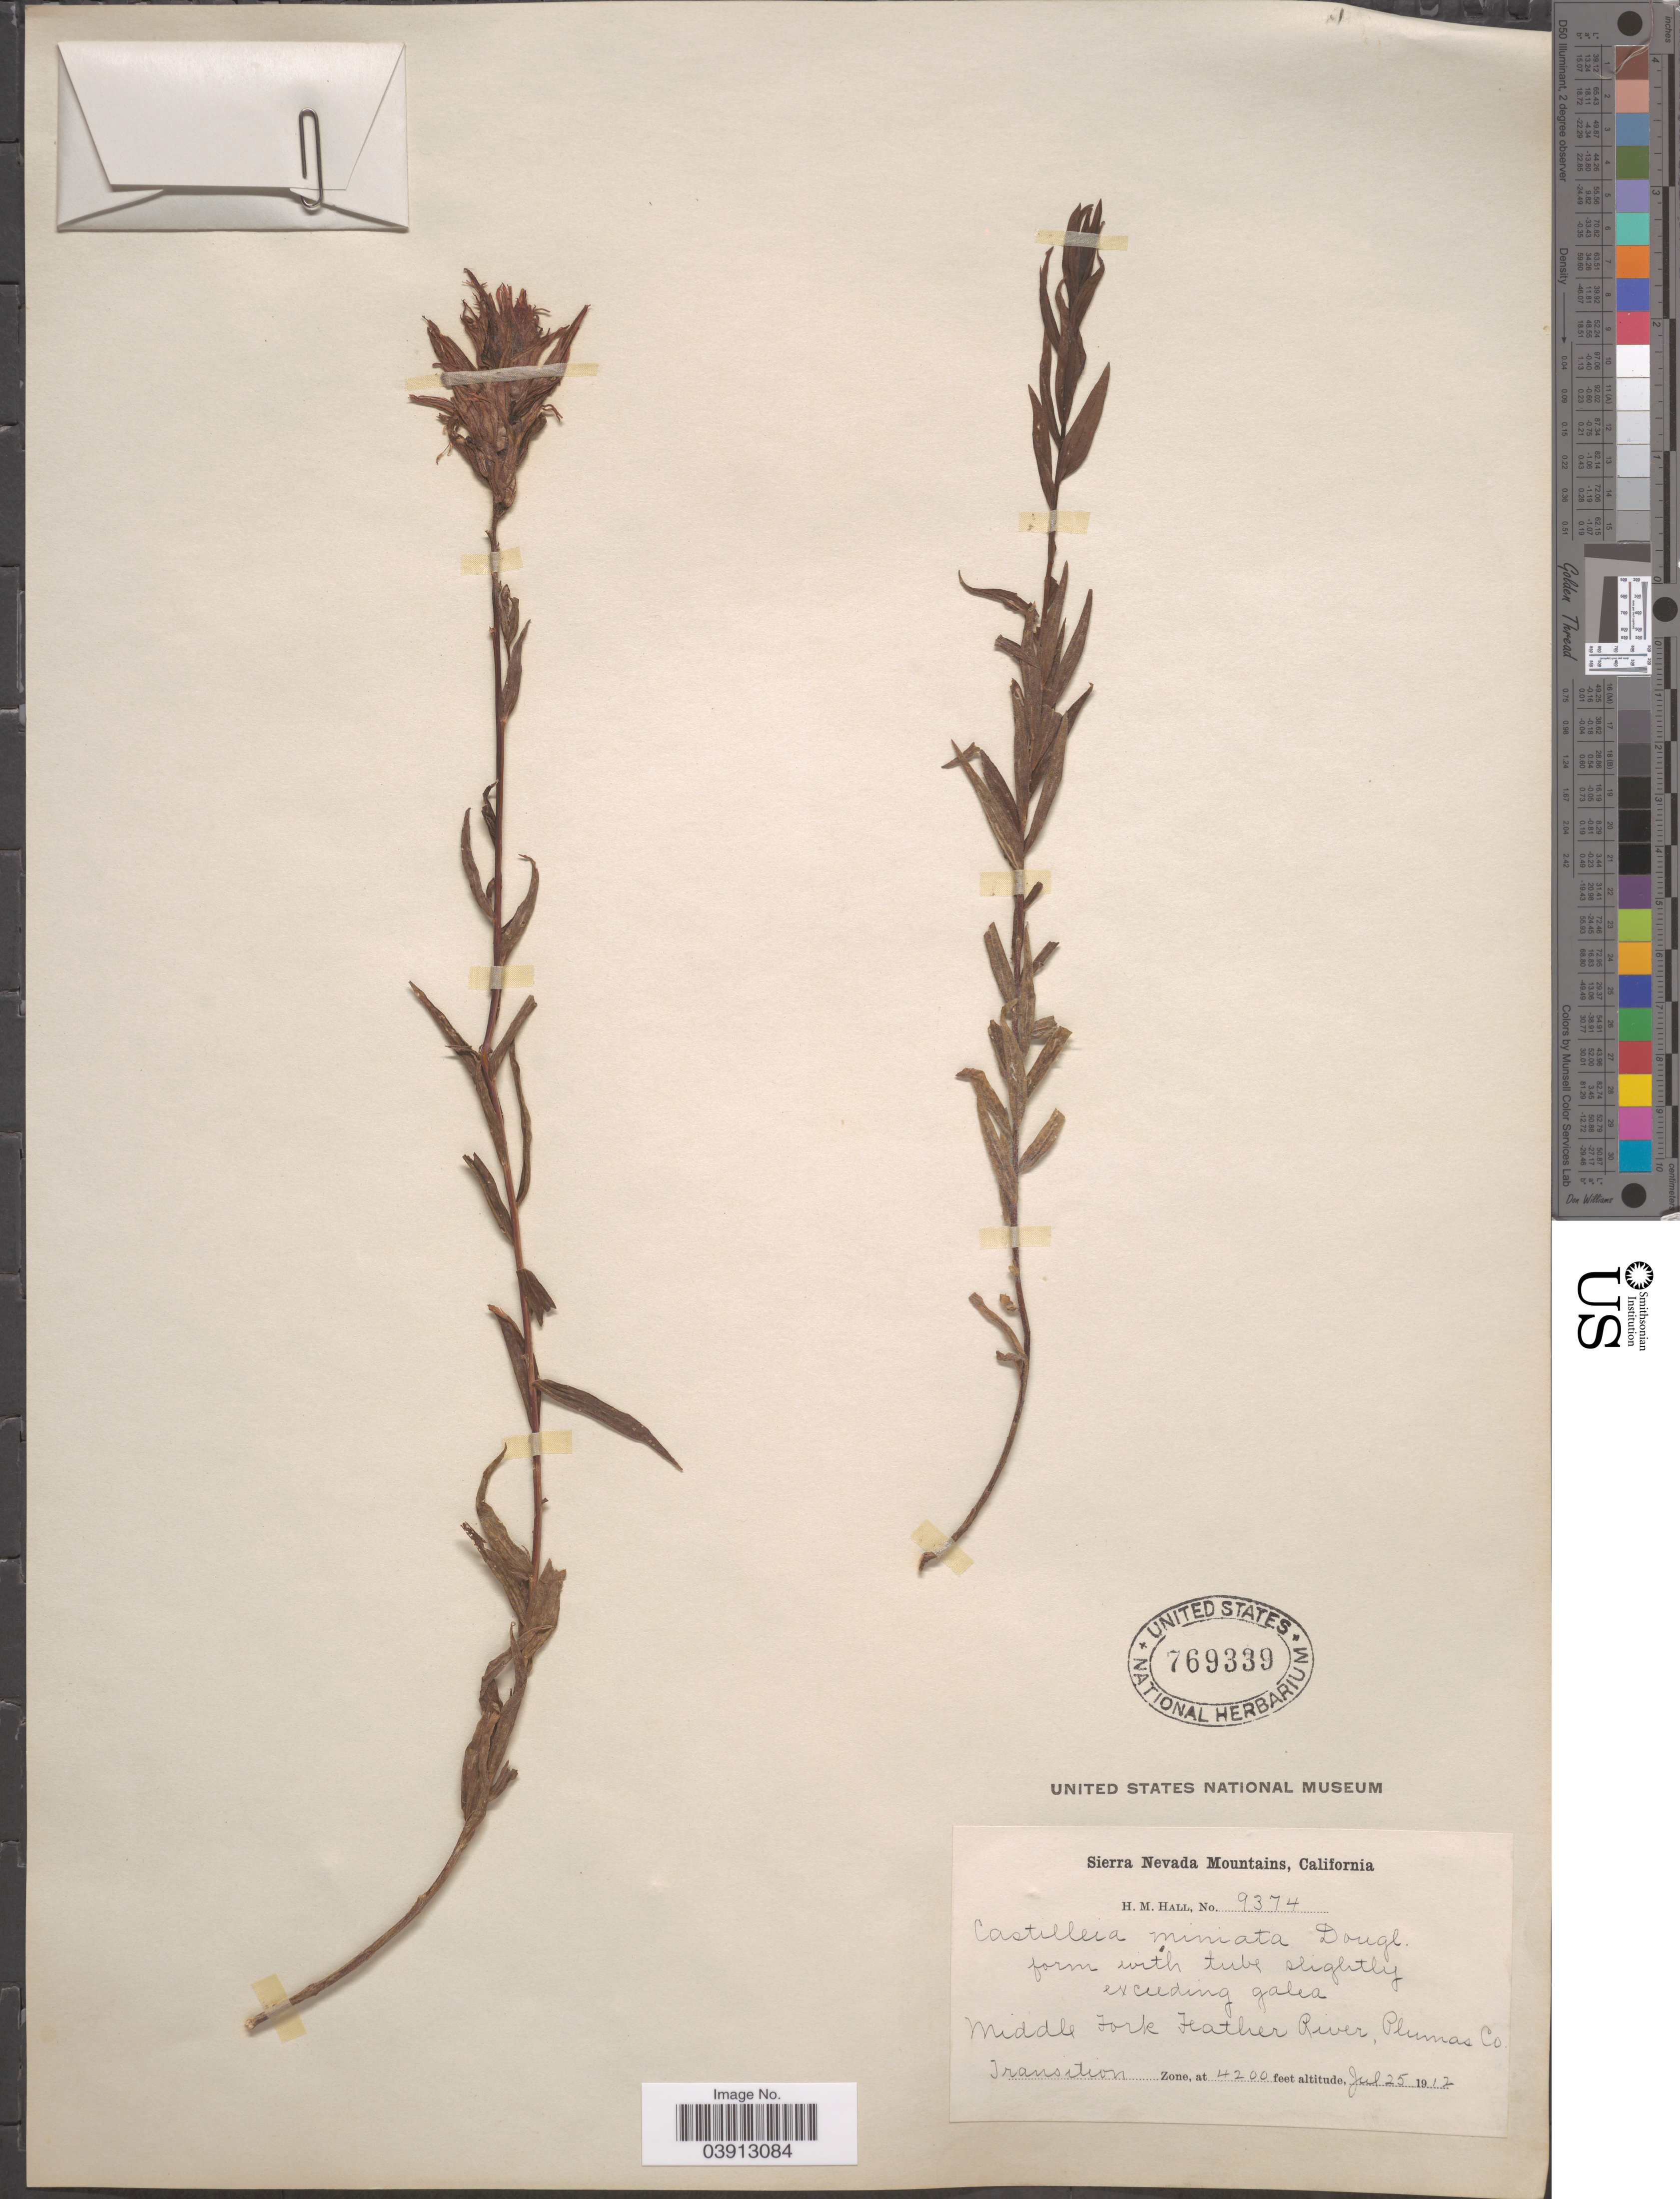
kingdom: Plantae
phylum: Tracheophyta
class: Magnoliopsida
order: Lamiales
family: Orobanchaceae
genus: Castilleja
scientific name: Castilleja miniata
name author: Douglas ex Hook.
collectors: H. M. Hall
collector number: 9374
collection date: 1912-07-25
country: United States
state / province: California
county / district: Plumas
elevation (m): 1280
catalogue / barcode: US 769339